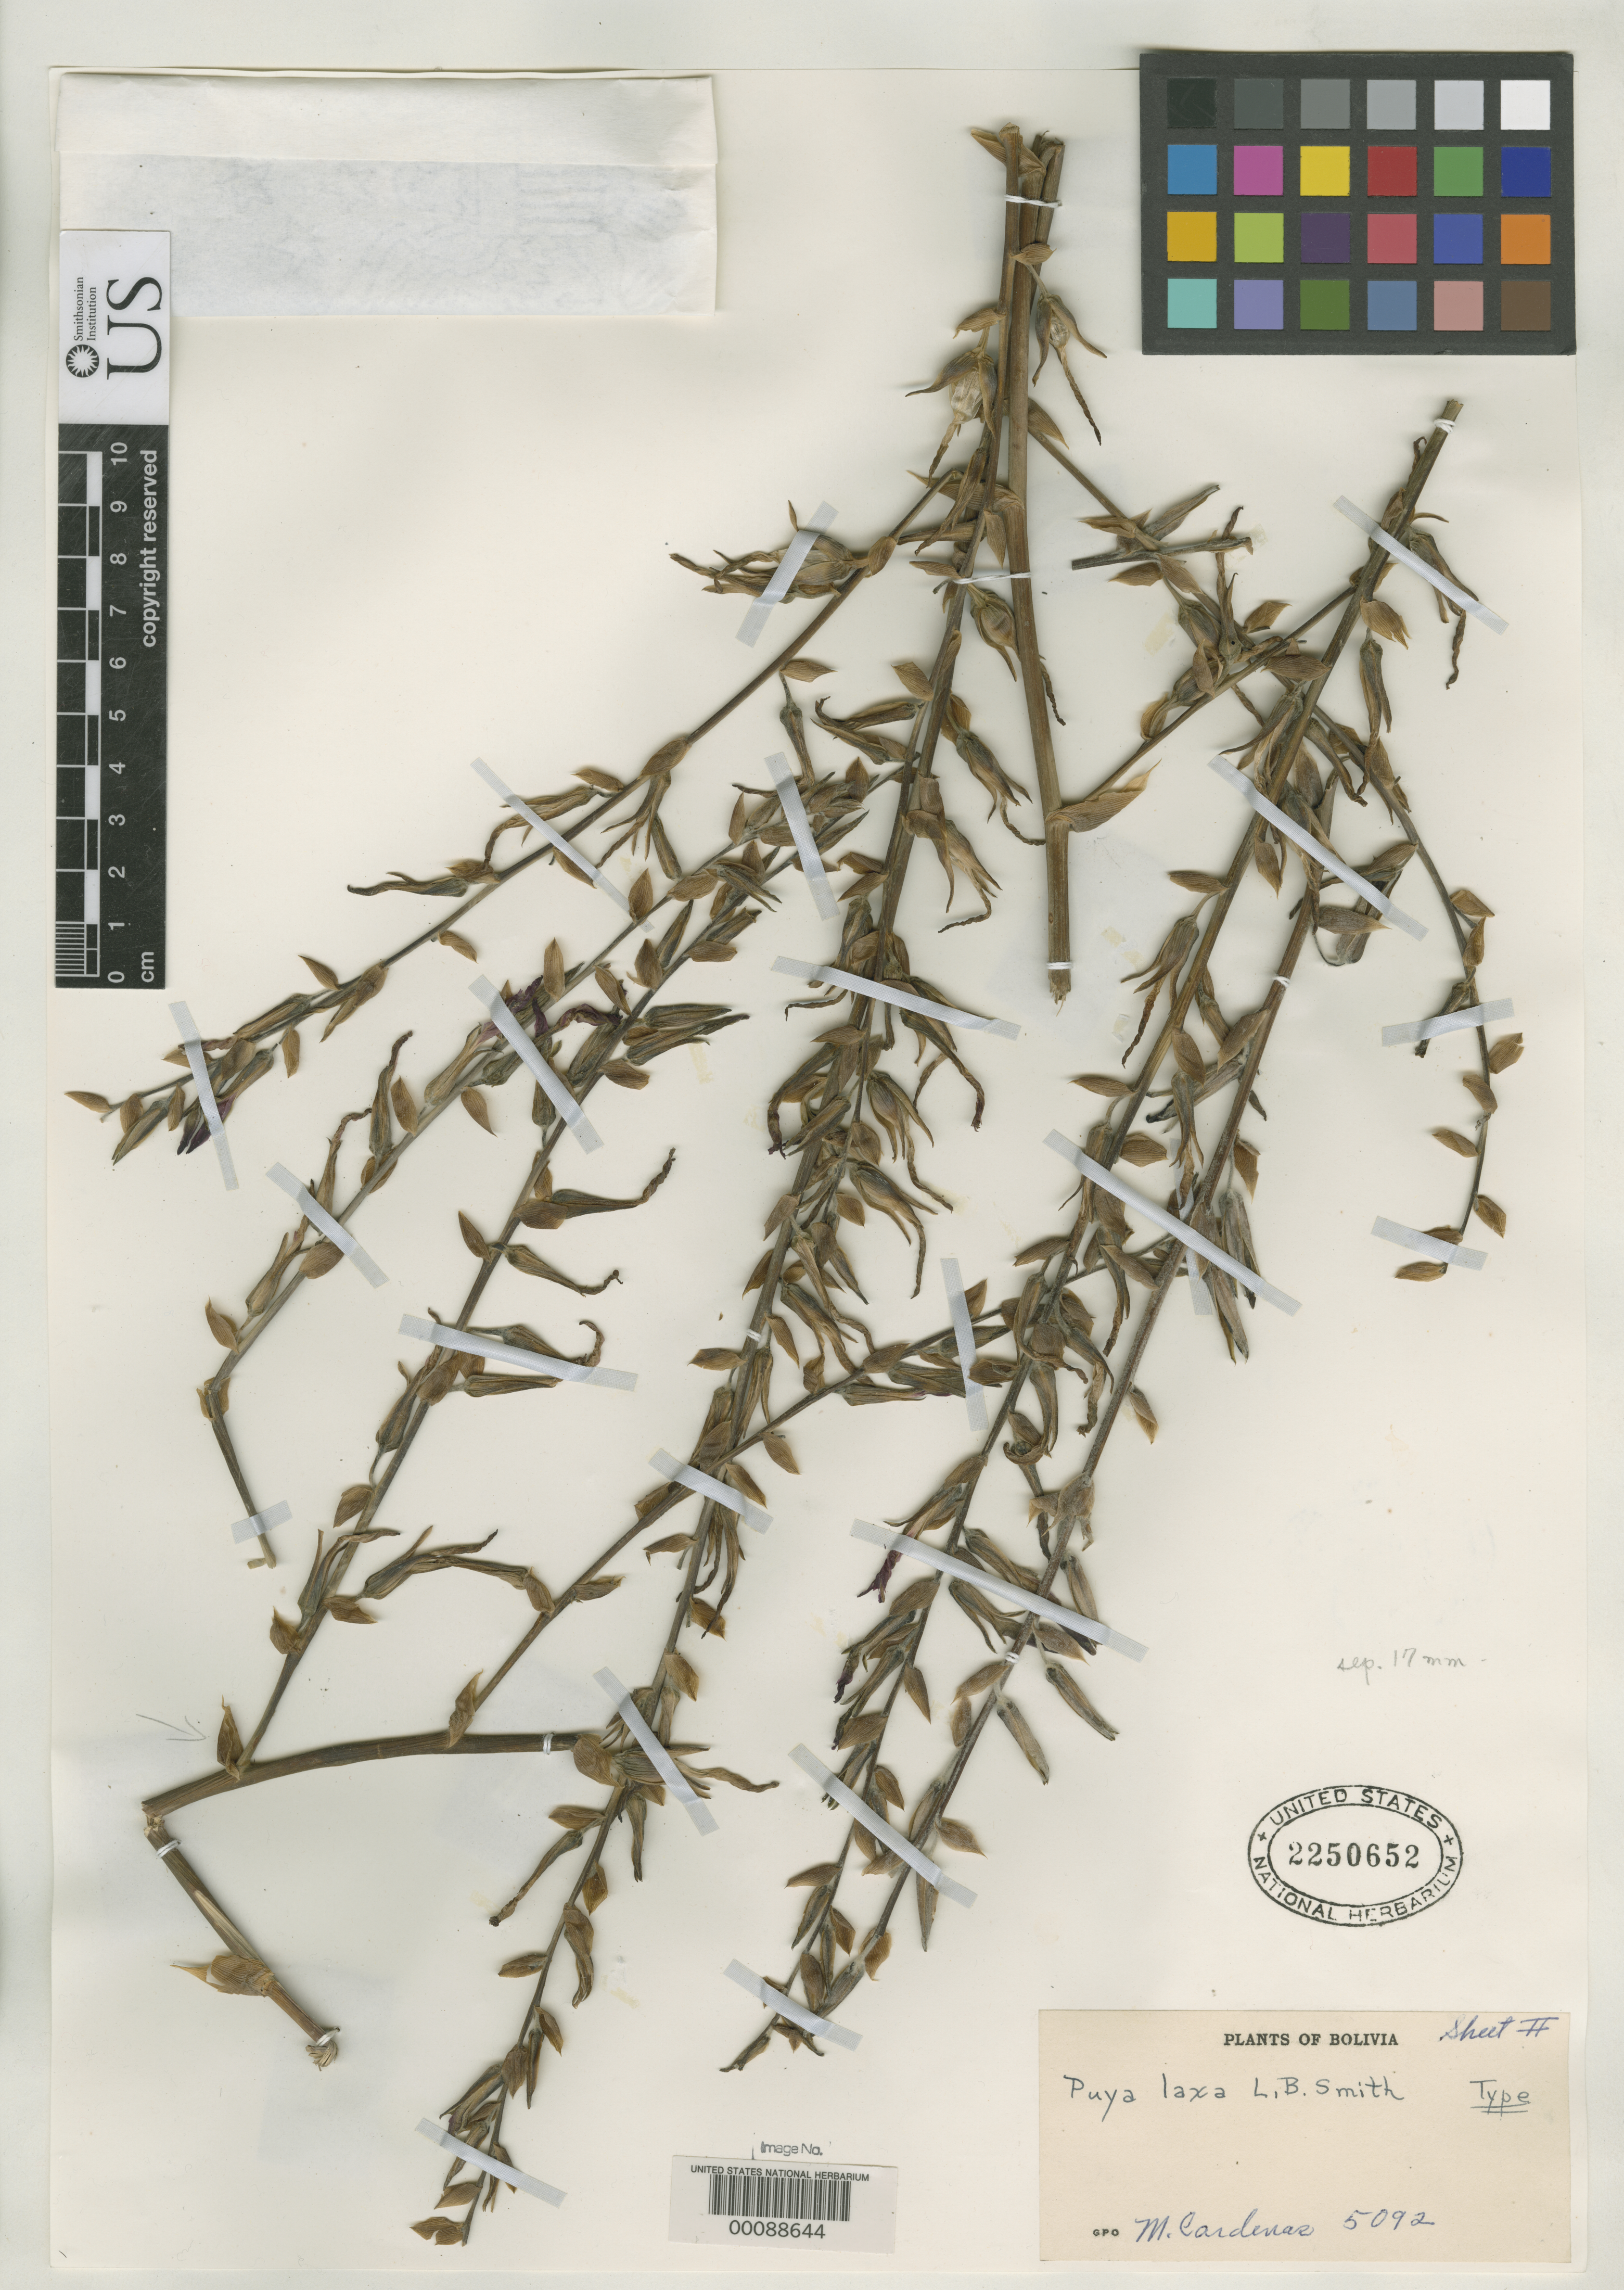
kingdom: Plantae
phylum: Tracheophyta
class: Liliopsida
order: Poales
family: Bromeliaceae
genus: Puya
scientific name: Puya laxa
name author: L.B. Sm.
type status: Holotype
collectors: M. Cárdenas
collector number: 5092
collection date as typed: Dec 1955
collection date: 1955-12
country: Bolivia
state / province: Santa Cruz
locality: Pulquina.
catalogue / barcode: US 2250652